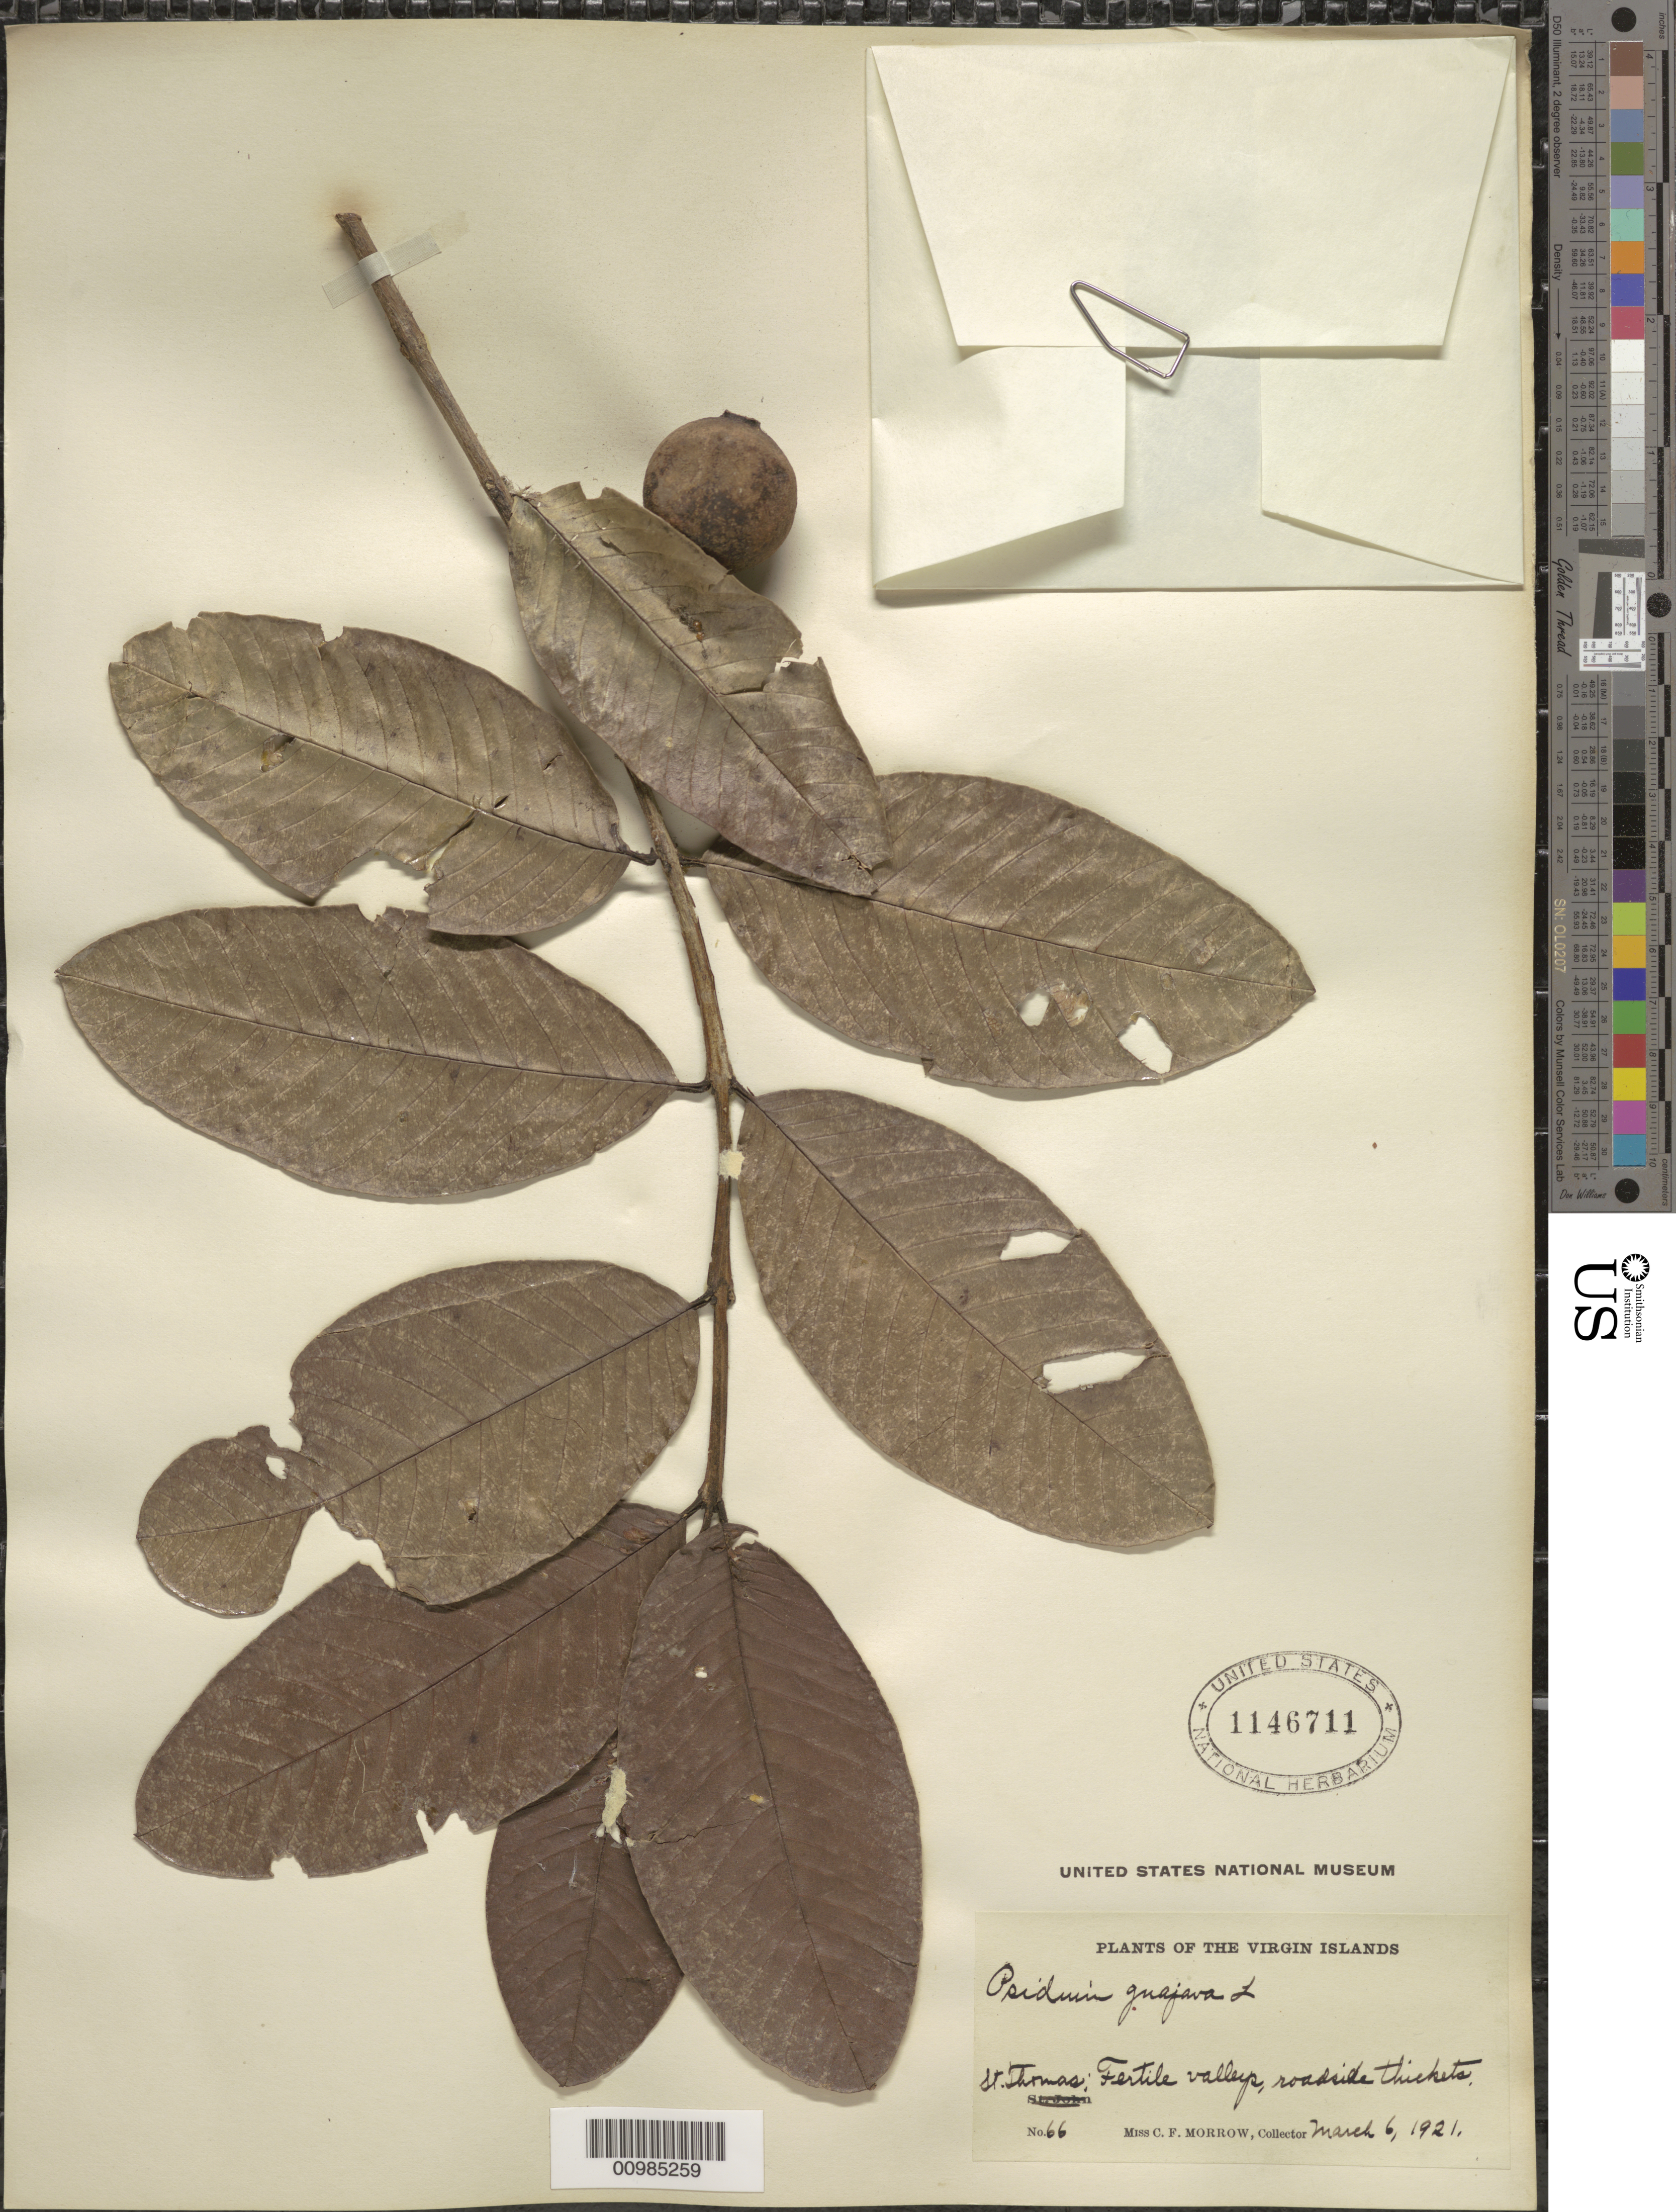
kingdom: Plantae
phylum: Tracheophyta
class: Magnoliopsida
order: Myrtales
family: Myrtaceae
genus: Psidium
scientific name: Psidium guajava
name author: L.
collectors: C. Morrow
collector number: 66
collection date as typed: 06 Mar 1921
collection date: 1921-03-06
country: U.S. Virgin Islands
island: St. Thomas I.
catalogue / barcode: US 1146711